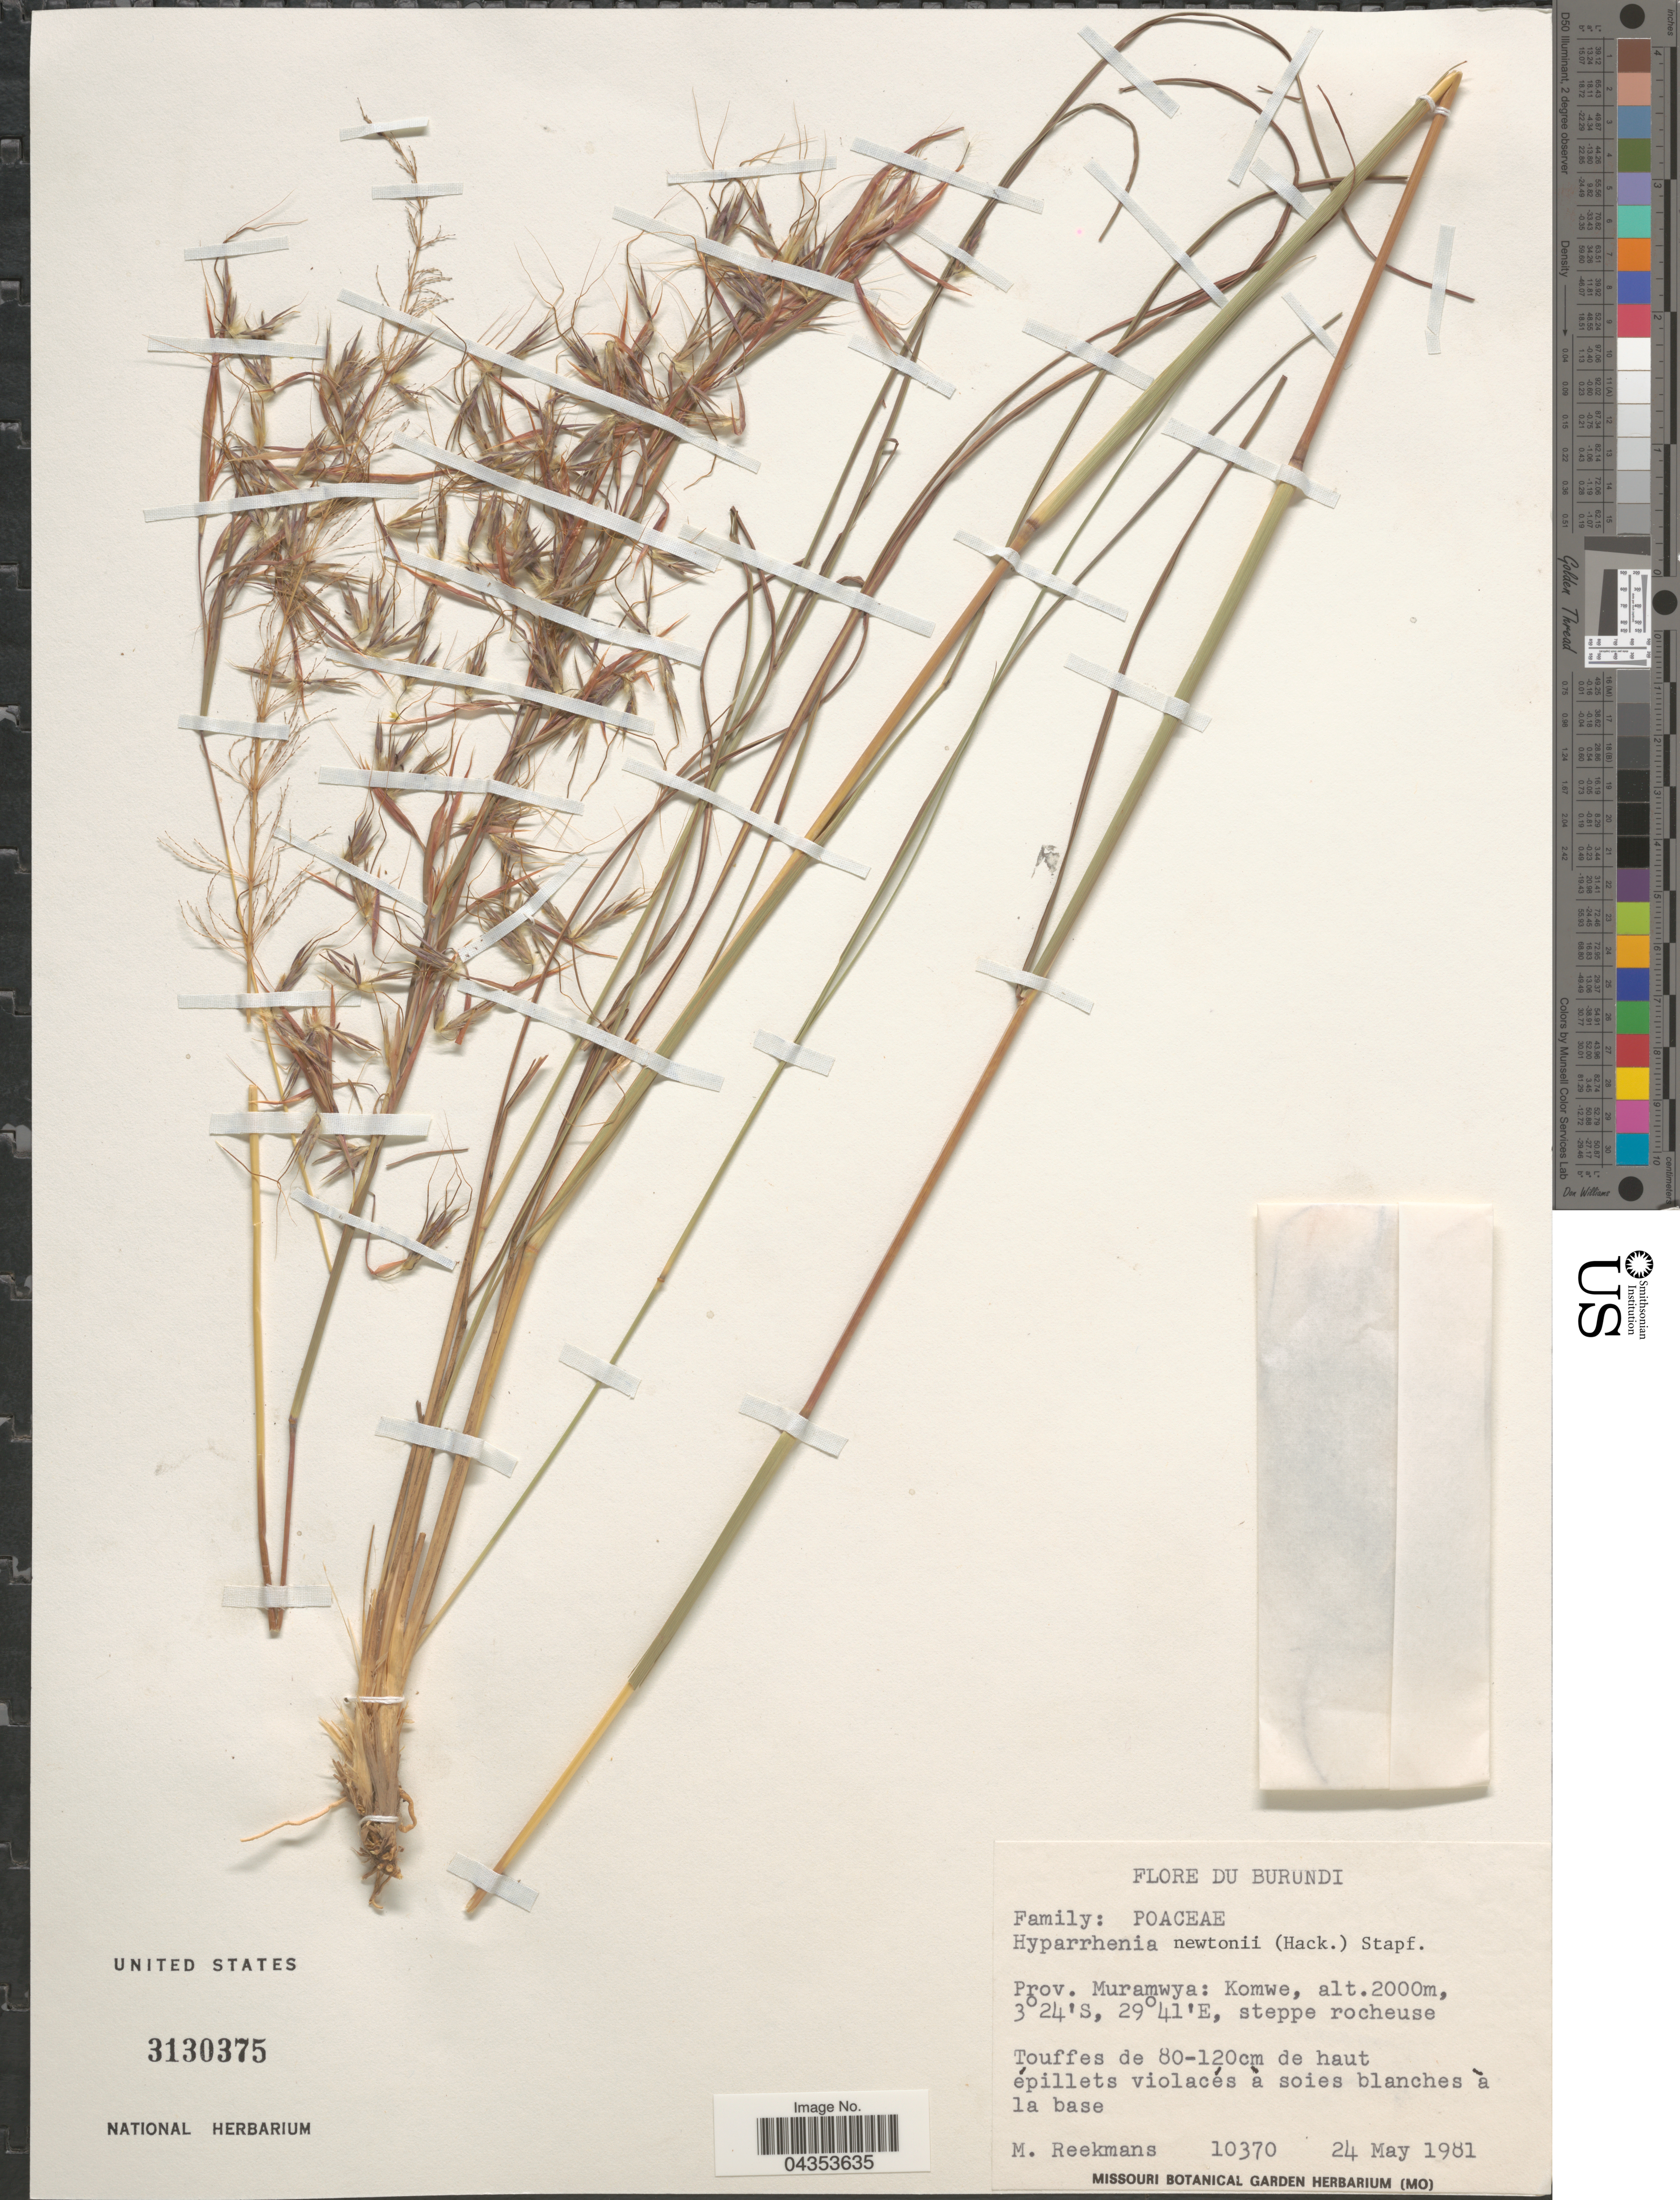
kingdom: Plantae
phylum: Tracheophyta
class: Liliopsida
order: Poales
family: Poaceae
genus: Hyparrhenia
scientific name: Hyparrhenia newtonii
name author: (Hack.) Staf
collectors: M. Reekmans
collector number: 10370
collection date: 1981-05-24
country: Burundi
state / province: Muramvya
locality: Komwe.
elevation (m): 2000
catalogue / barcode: US 3130375